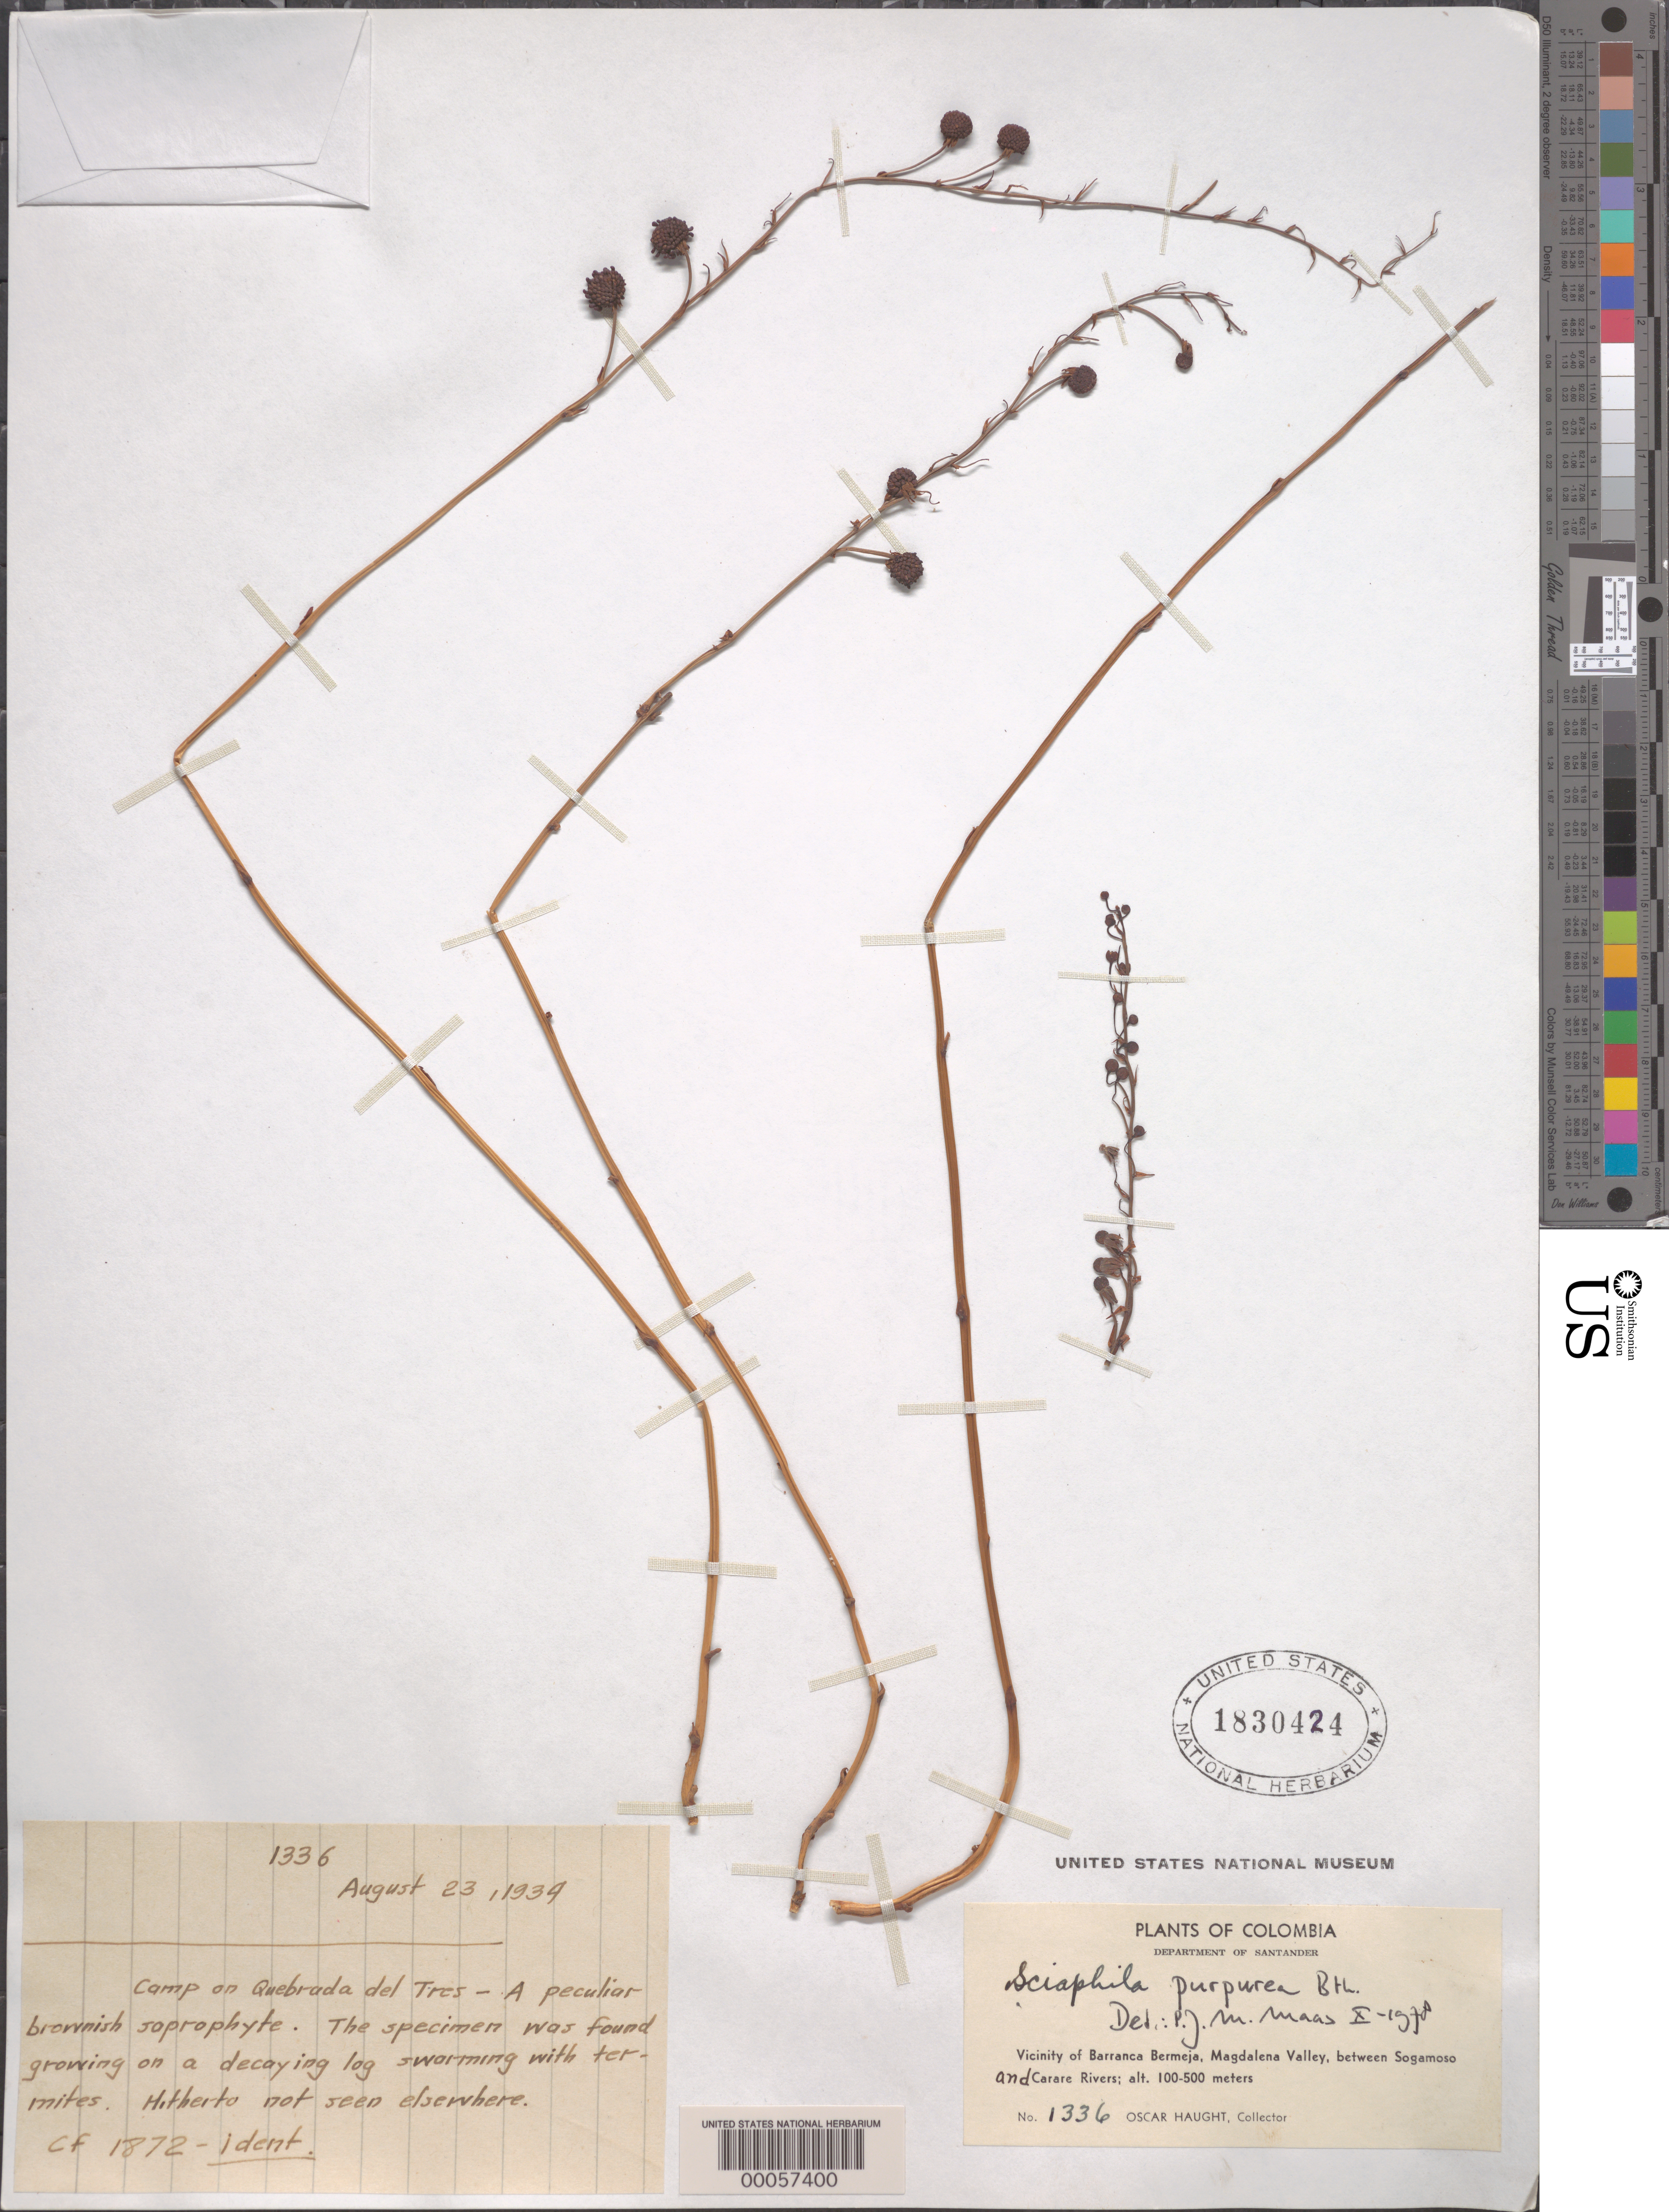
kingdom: Plantae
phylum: Tracheophyta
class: Liliopsida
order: Pandanales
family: Triuridaceae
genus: Sciaphila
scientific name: Sciaphila purpurea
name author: Benth.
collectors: O. L. Haught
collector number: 1336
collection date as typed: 23 Aug 1934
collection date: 1934-08-23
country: Colombia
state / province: Santander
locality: Vicinity of Barrancabermeja, Magdalena Valley, between Sogamoso and Carare Rivers. camp on Quebrada del tres.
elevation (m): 100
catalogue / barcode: US 1830424